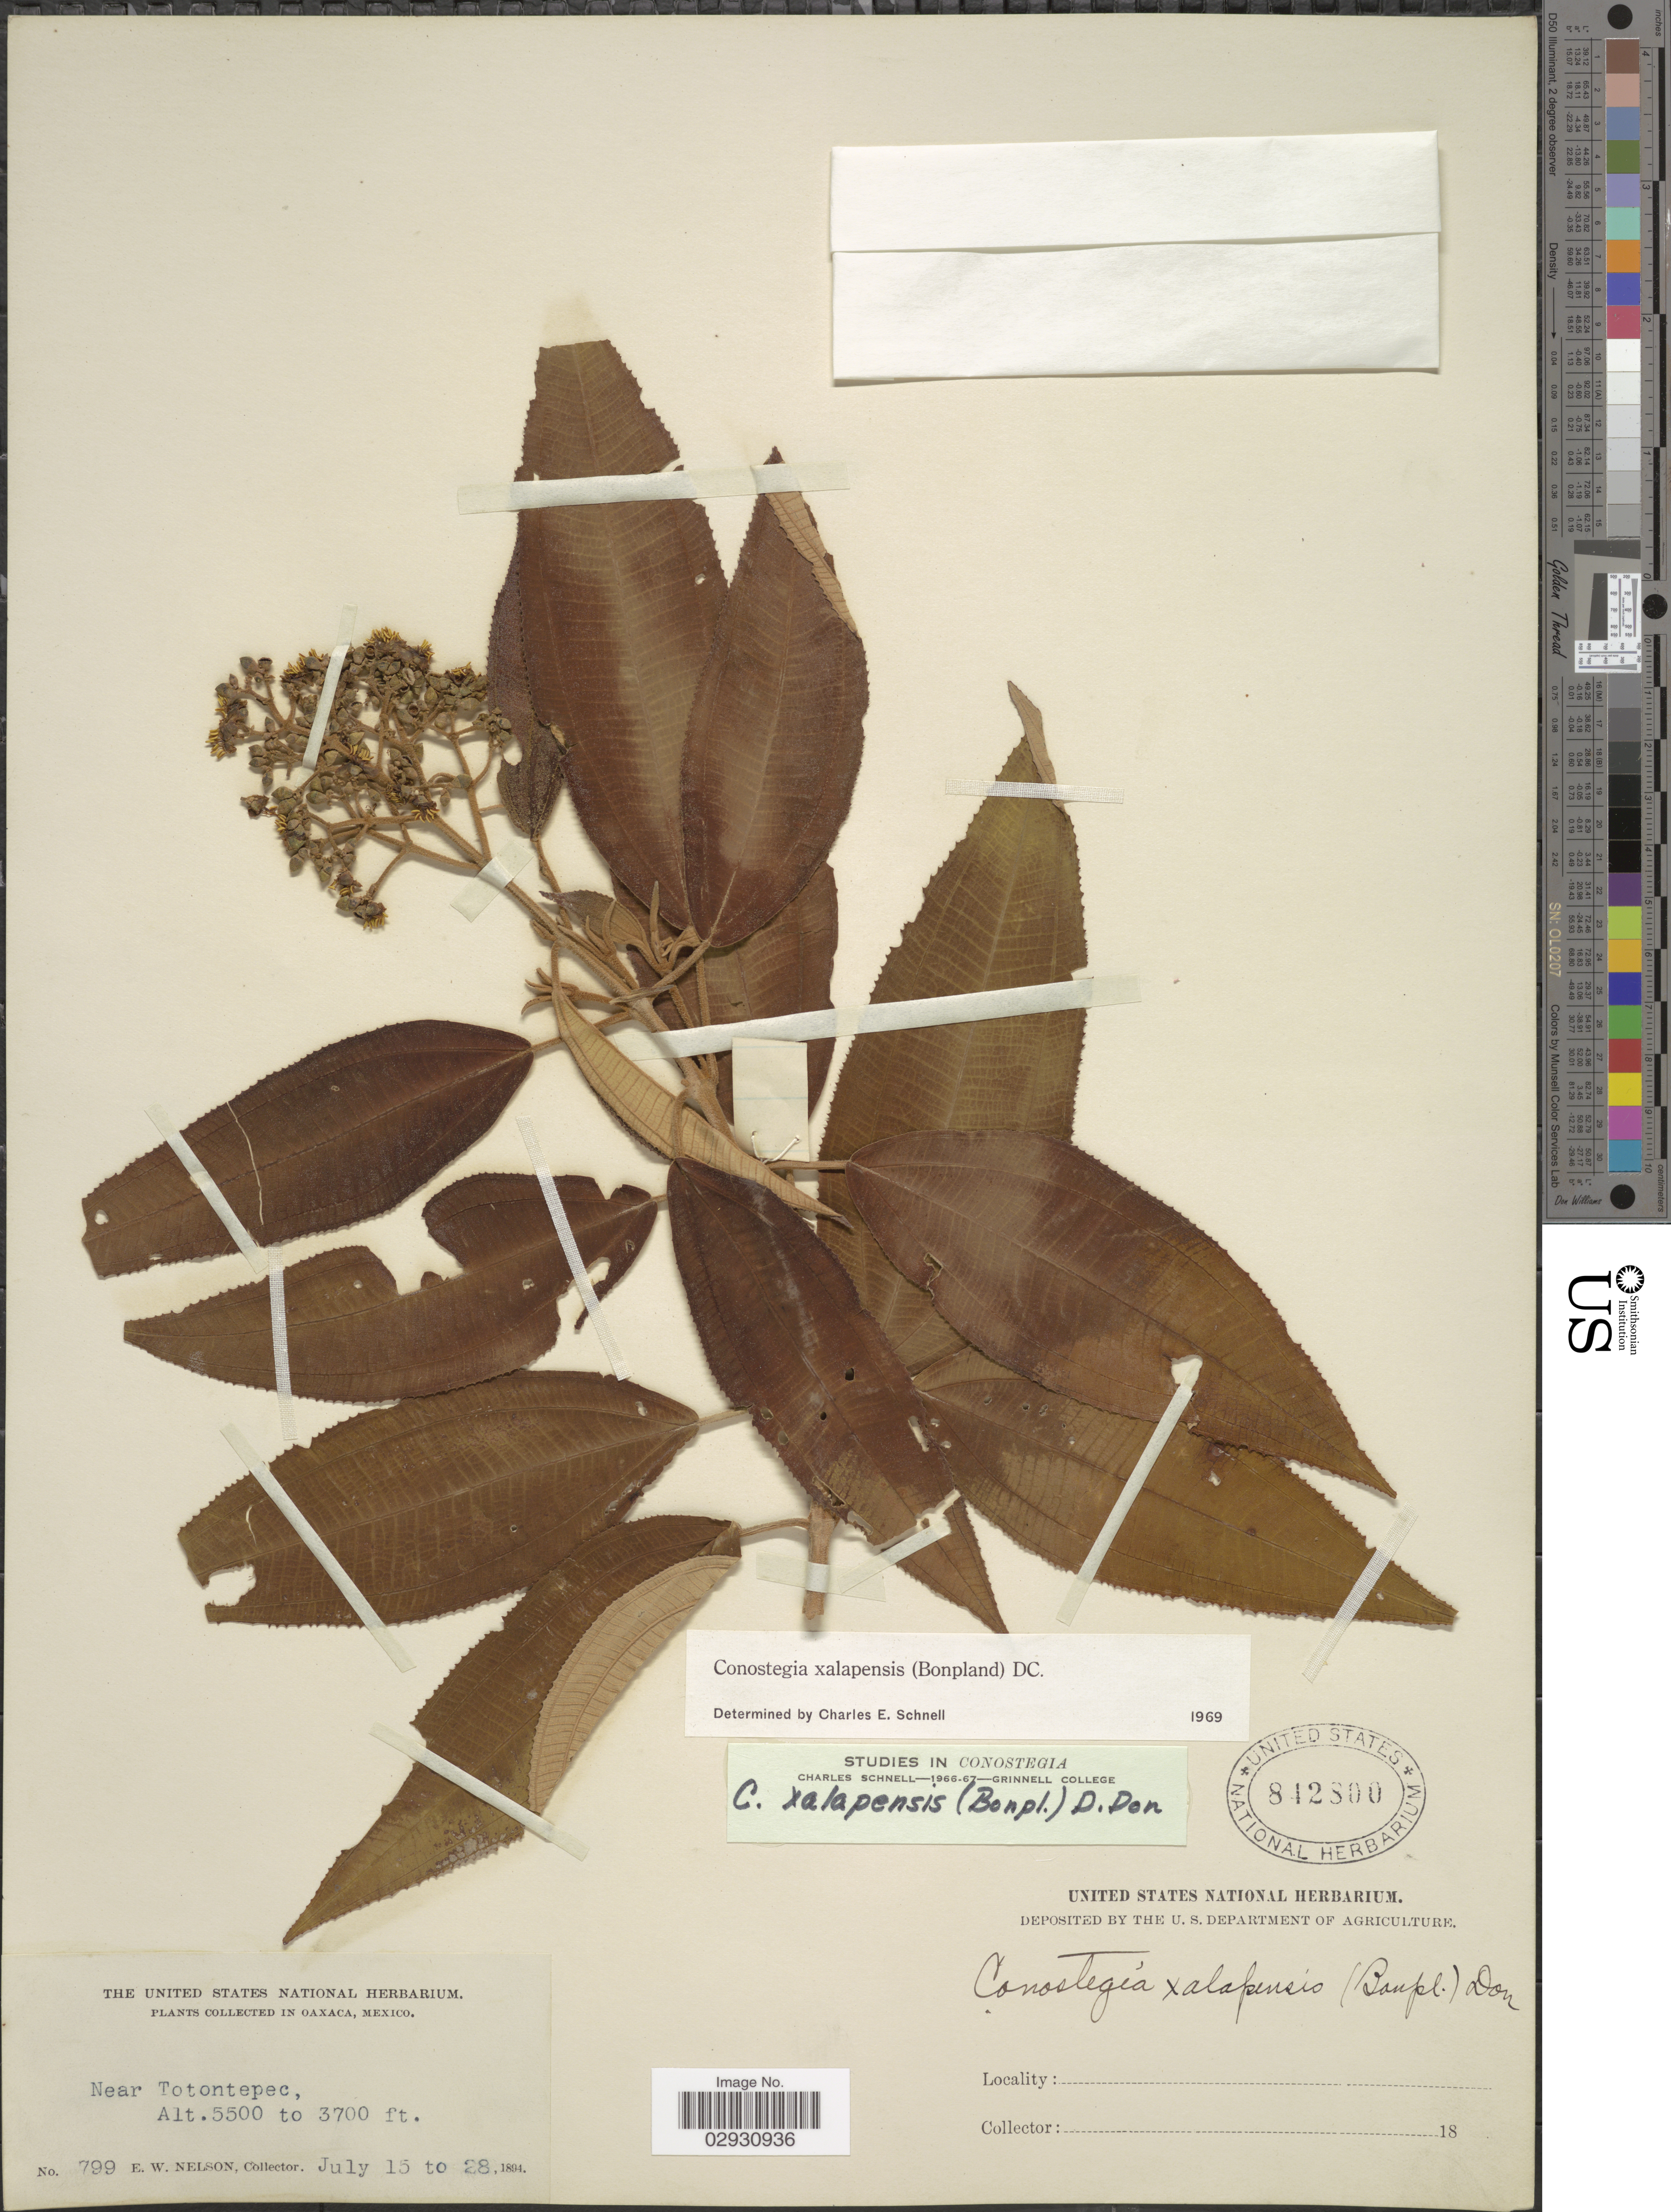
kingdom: Plantae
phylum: Tracheophyta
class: Magnoliopsida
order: Myrtales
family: Melastomataceae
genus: Conostegia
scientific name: Conostegia quadrangularis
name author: Schltdl. ex Steud.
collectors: E. W. Nelson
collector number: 799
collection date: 1894-07-15/1894-07-28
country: Mexico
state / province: Oaxaca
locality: Near Tontontepec.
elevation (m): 1128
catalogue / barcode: US 842800